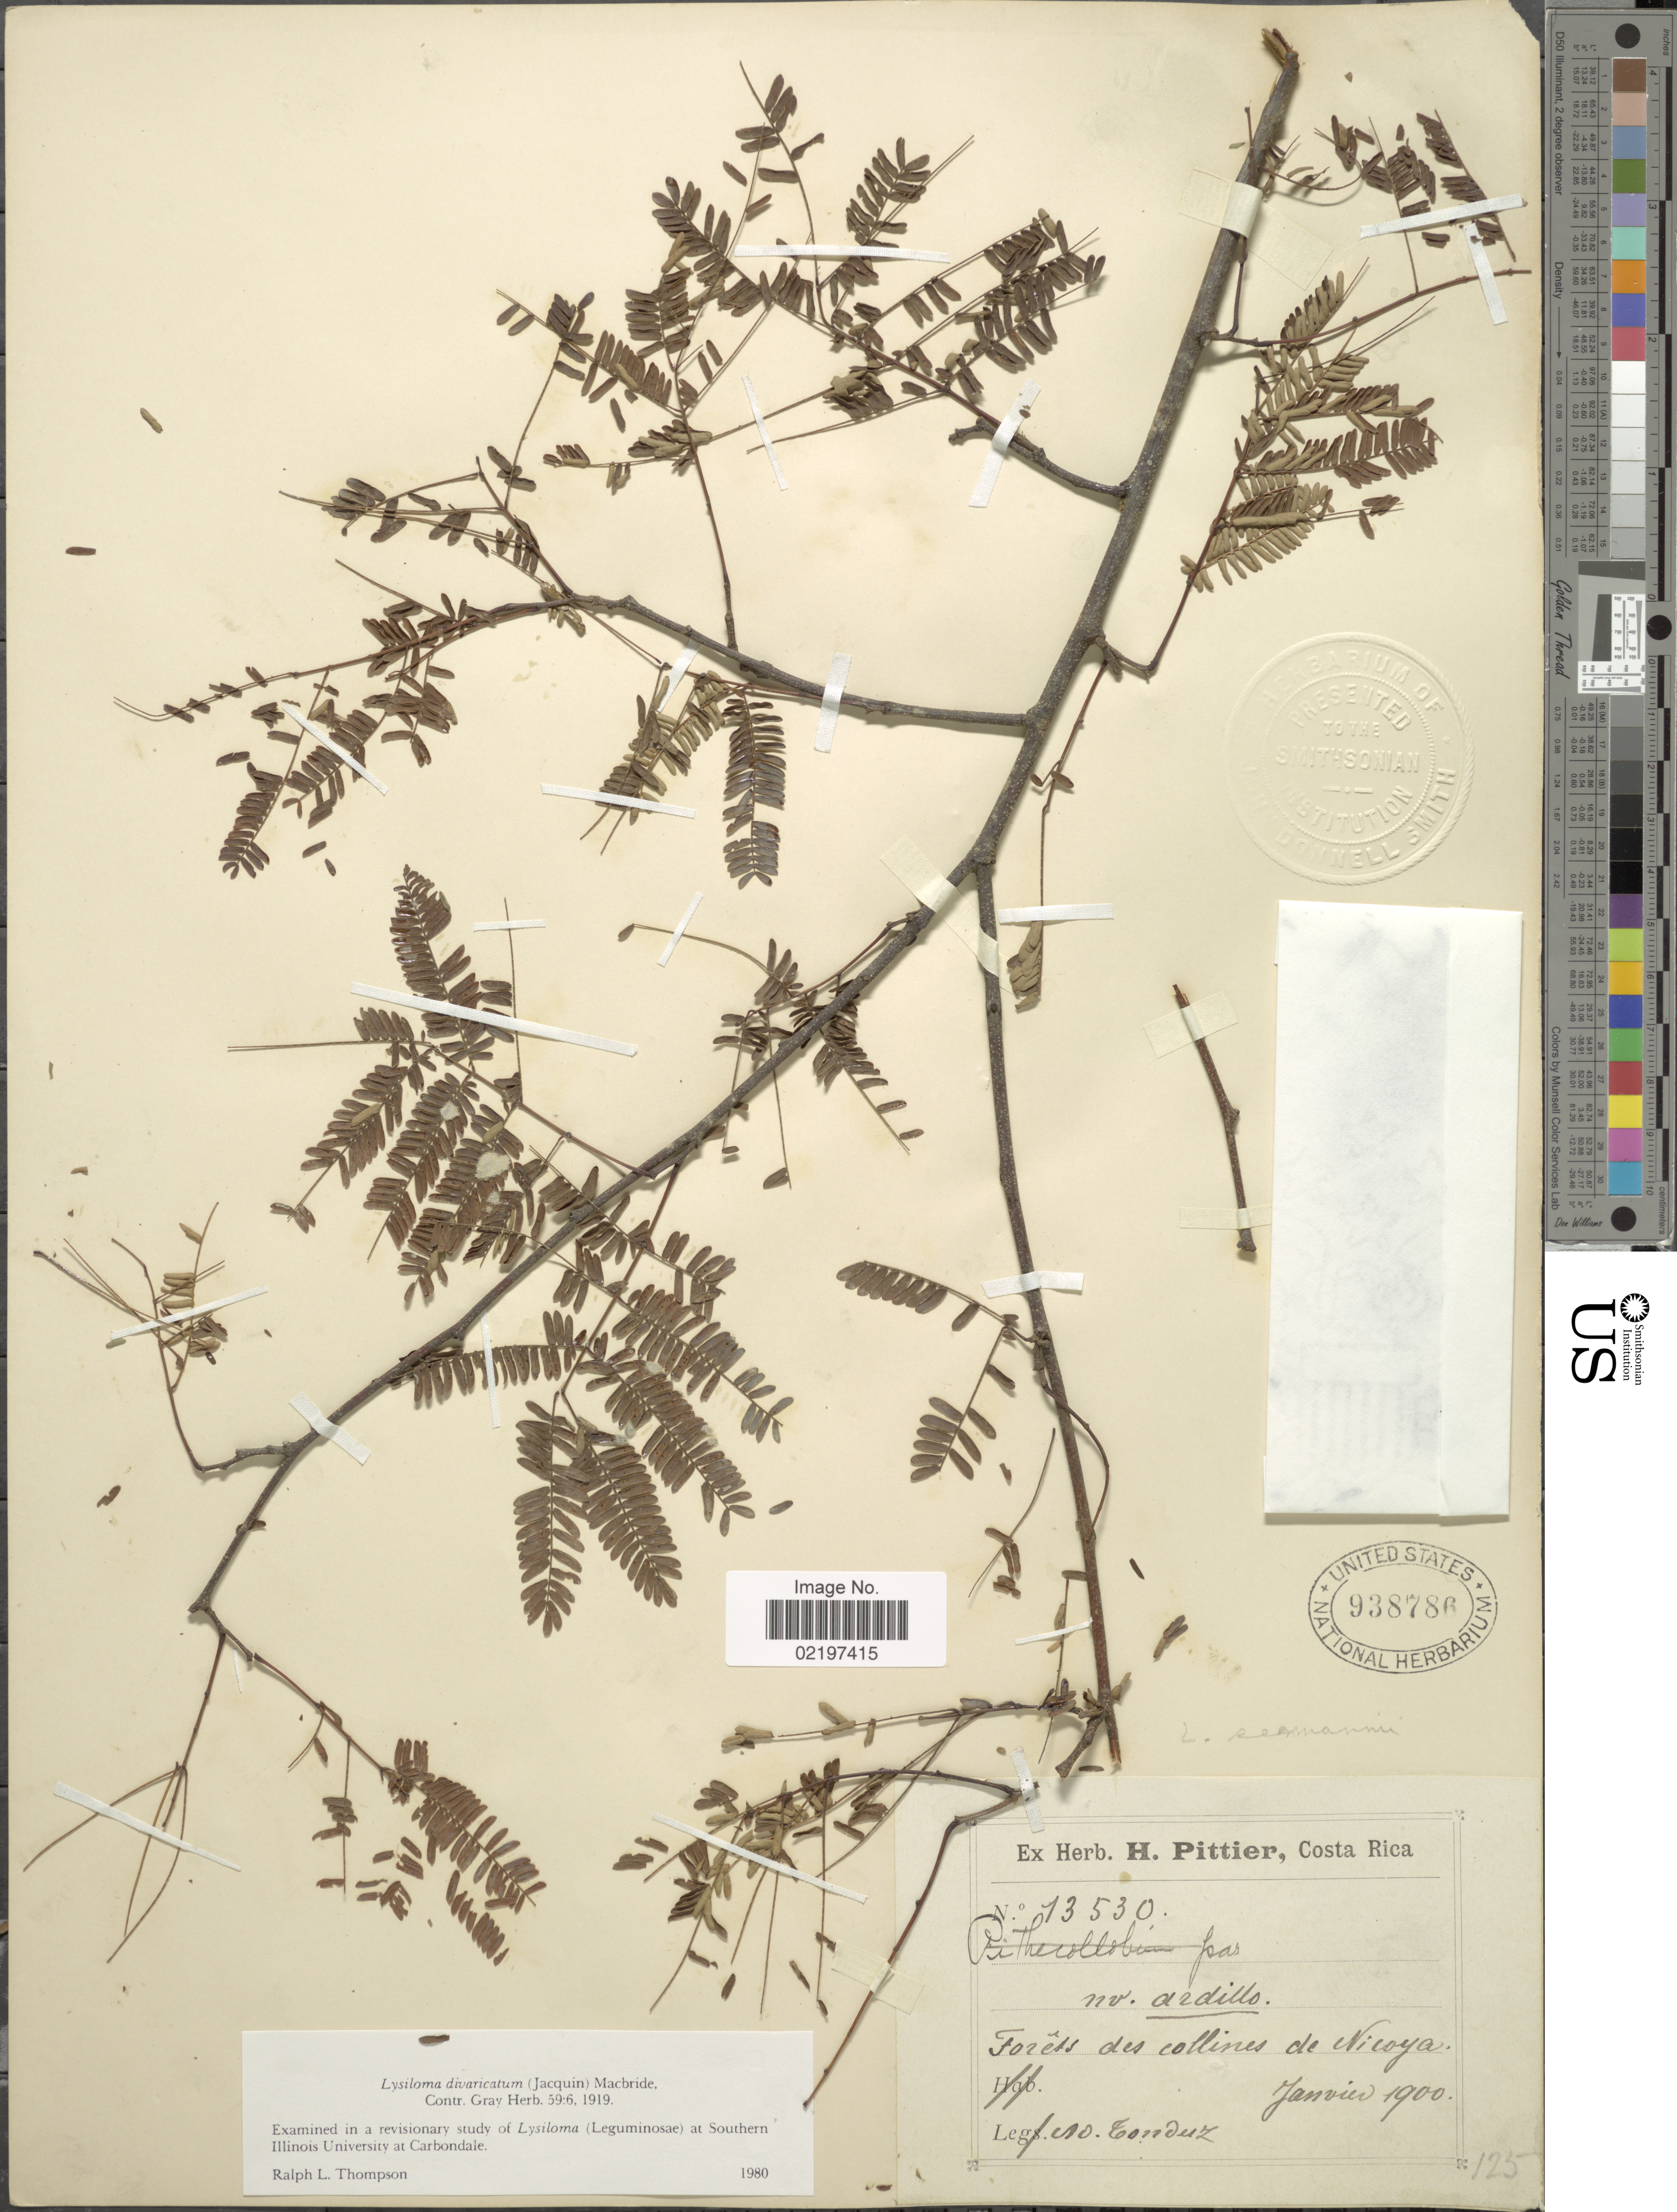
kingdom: Plantae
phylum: Tracheophyta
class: Magnoliopsida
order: Fabales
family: Fabaceae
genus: Lysiloma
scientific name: Lysiloma divaricatum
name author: (Jacq.) J.F. Macbr.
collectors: A. Tonduz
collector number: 13530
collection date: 1900-01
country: Costa Rica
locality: Forets des collines de Nicoya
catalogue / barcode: US 938786